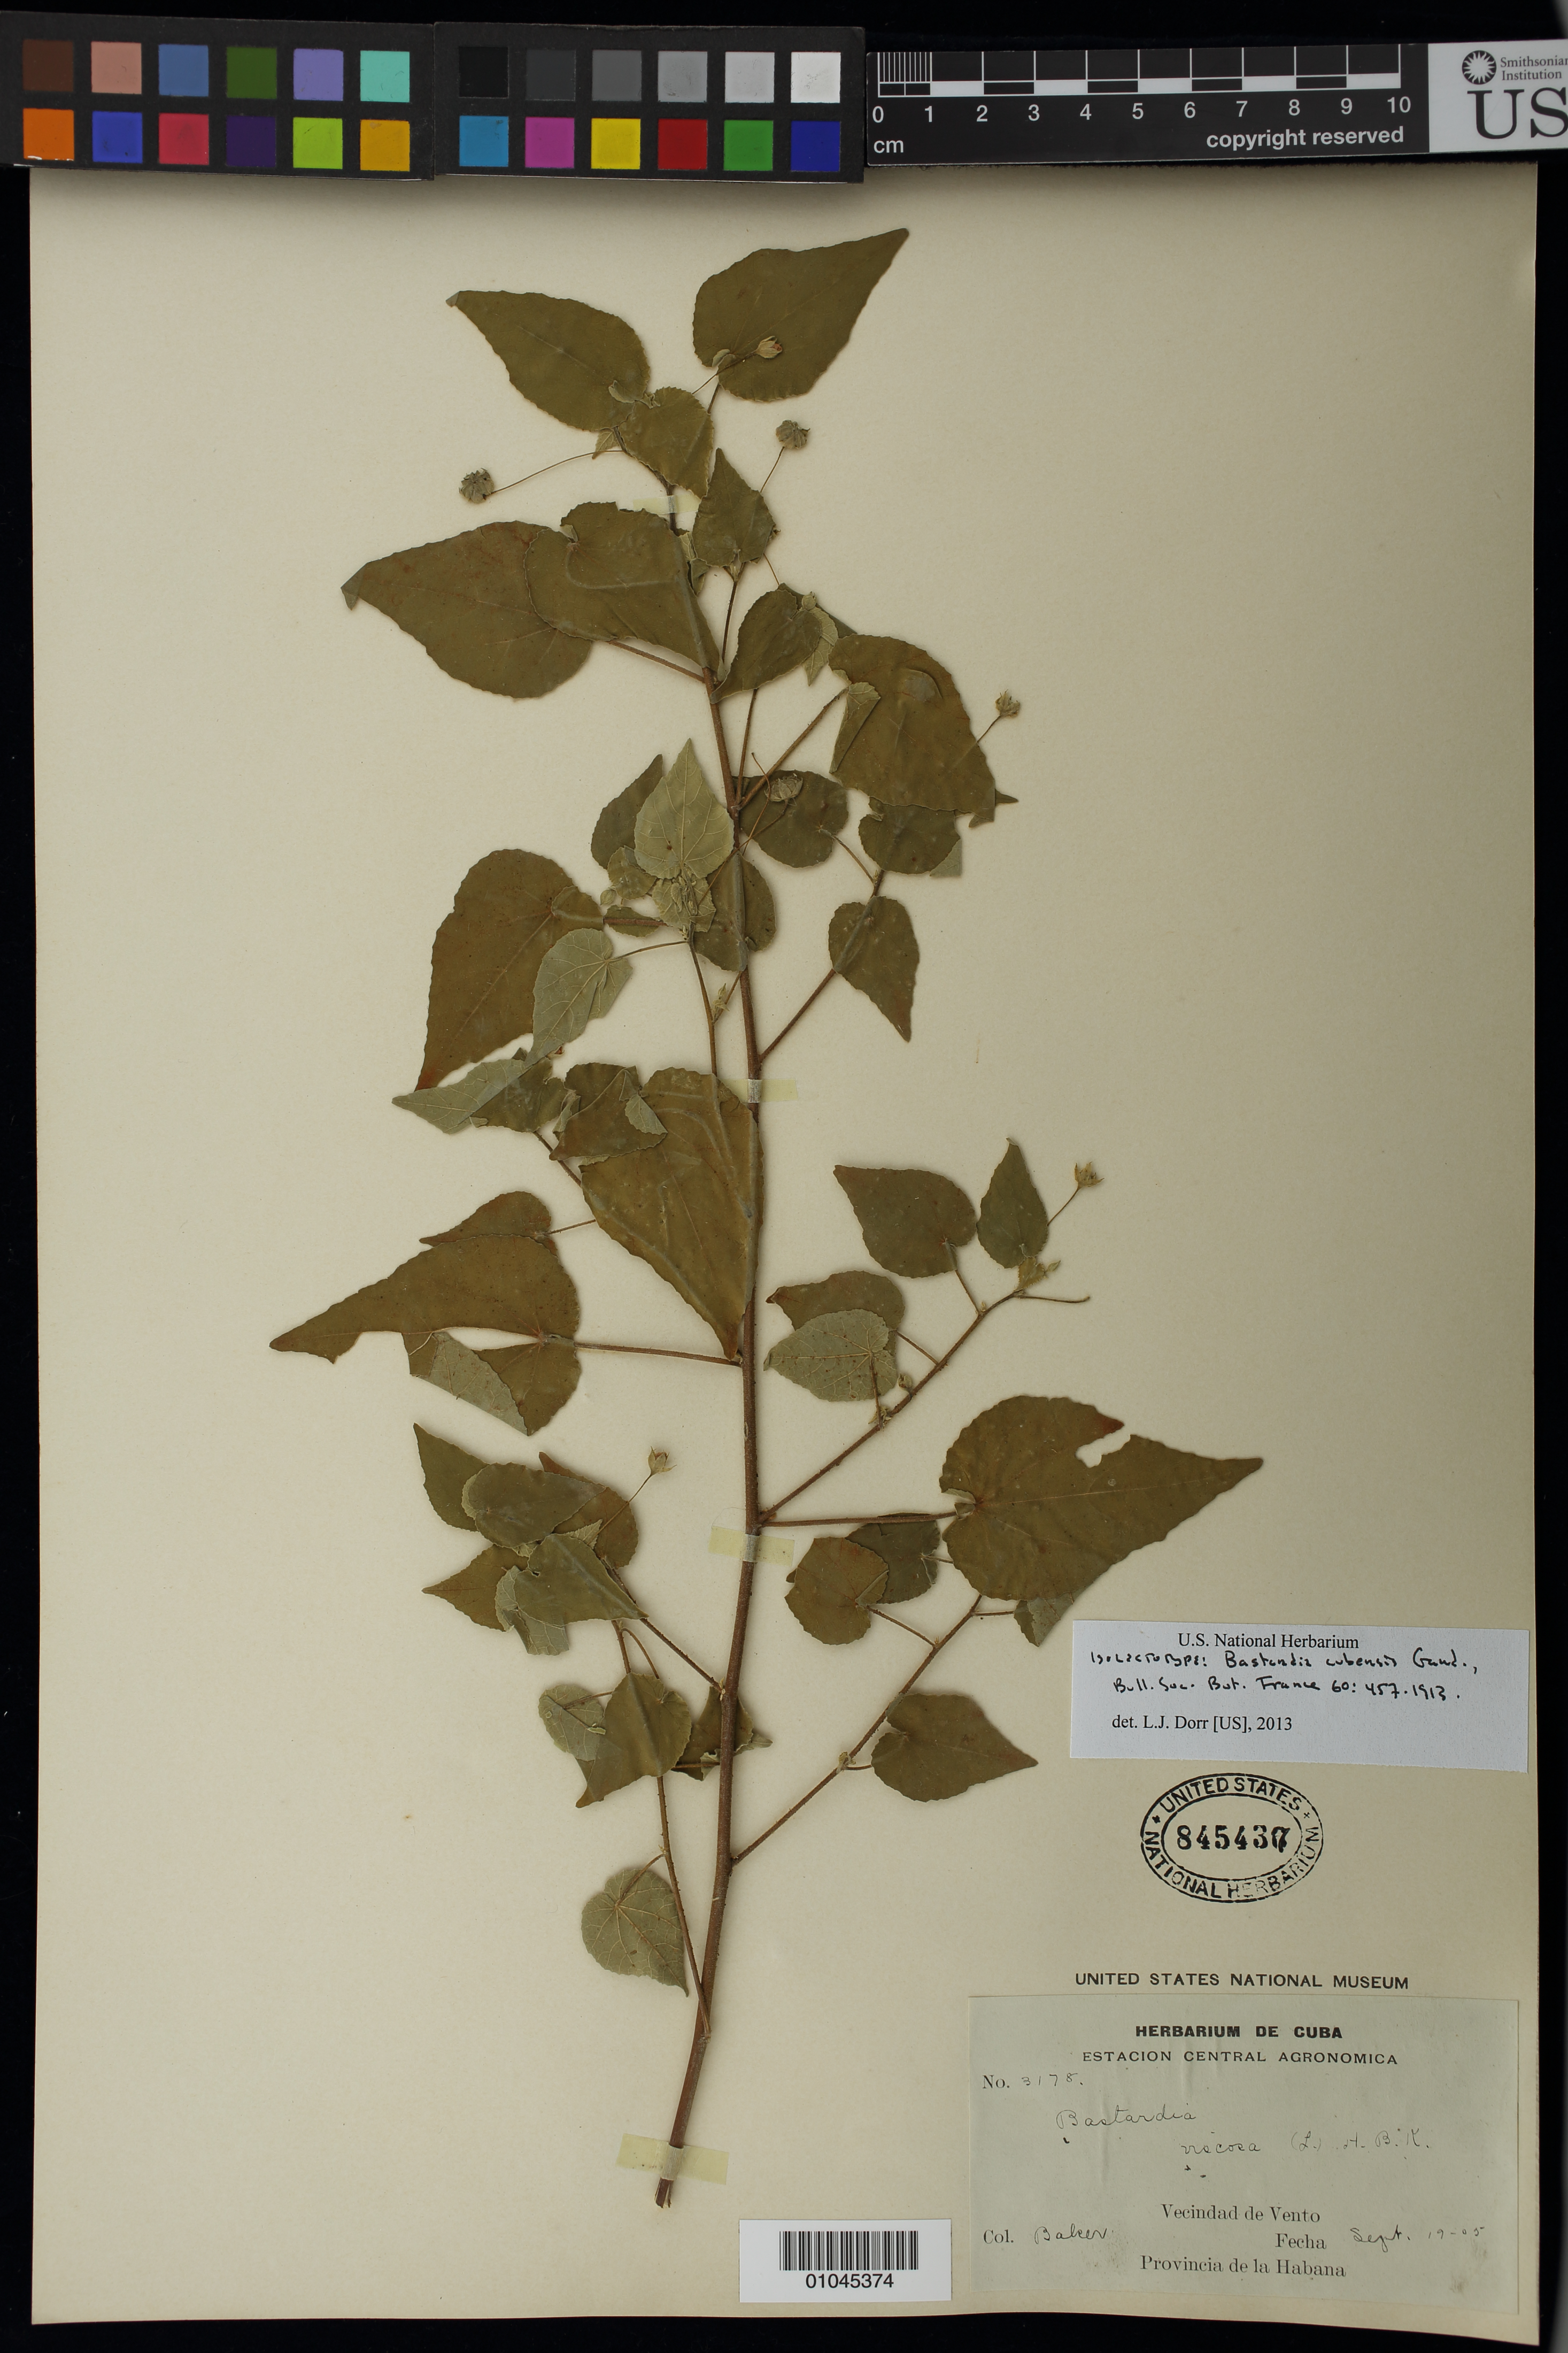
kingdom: Plantae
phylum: Tracheophyta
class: Magnoliopsida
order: Malvales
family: Malvaceae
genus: Bastardia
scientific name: Bastardia cubensis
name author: Gand.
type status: Type Collection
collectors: C. F. Baker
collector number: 3178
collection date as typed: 19 Sep 1905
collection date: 1905-09-19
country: Cuba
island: Cuba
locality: Vecindad de Vento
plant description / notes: Specimen annotated as "isolectotype" by L.J. Dorr (2013).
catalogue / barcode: US 845437